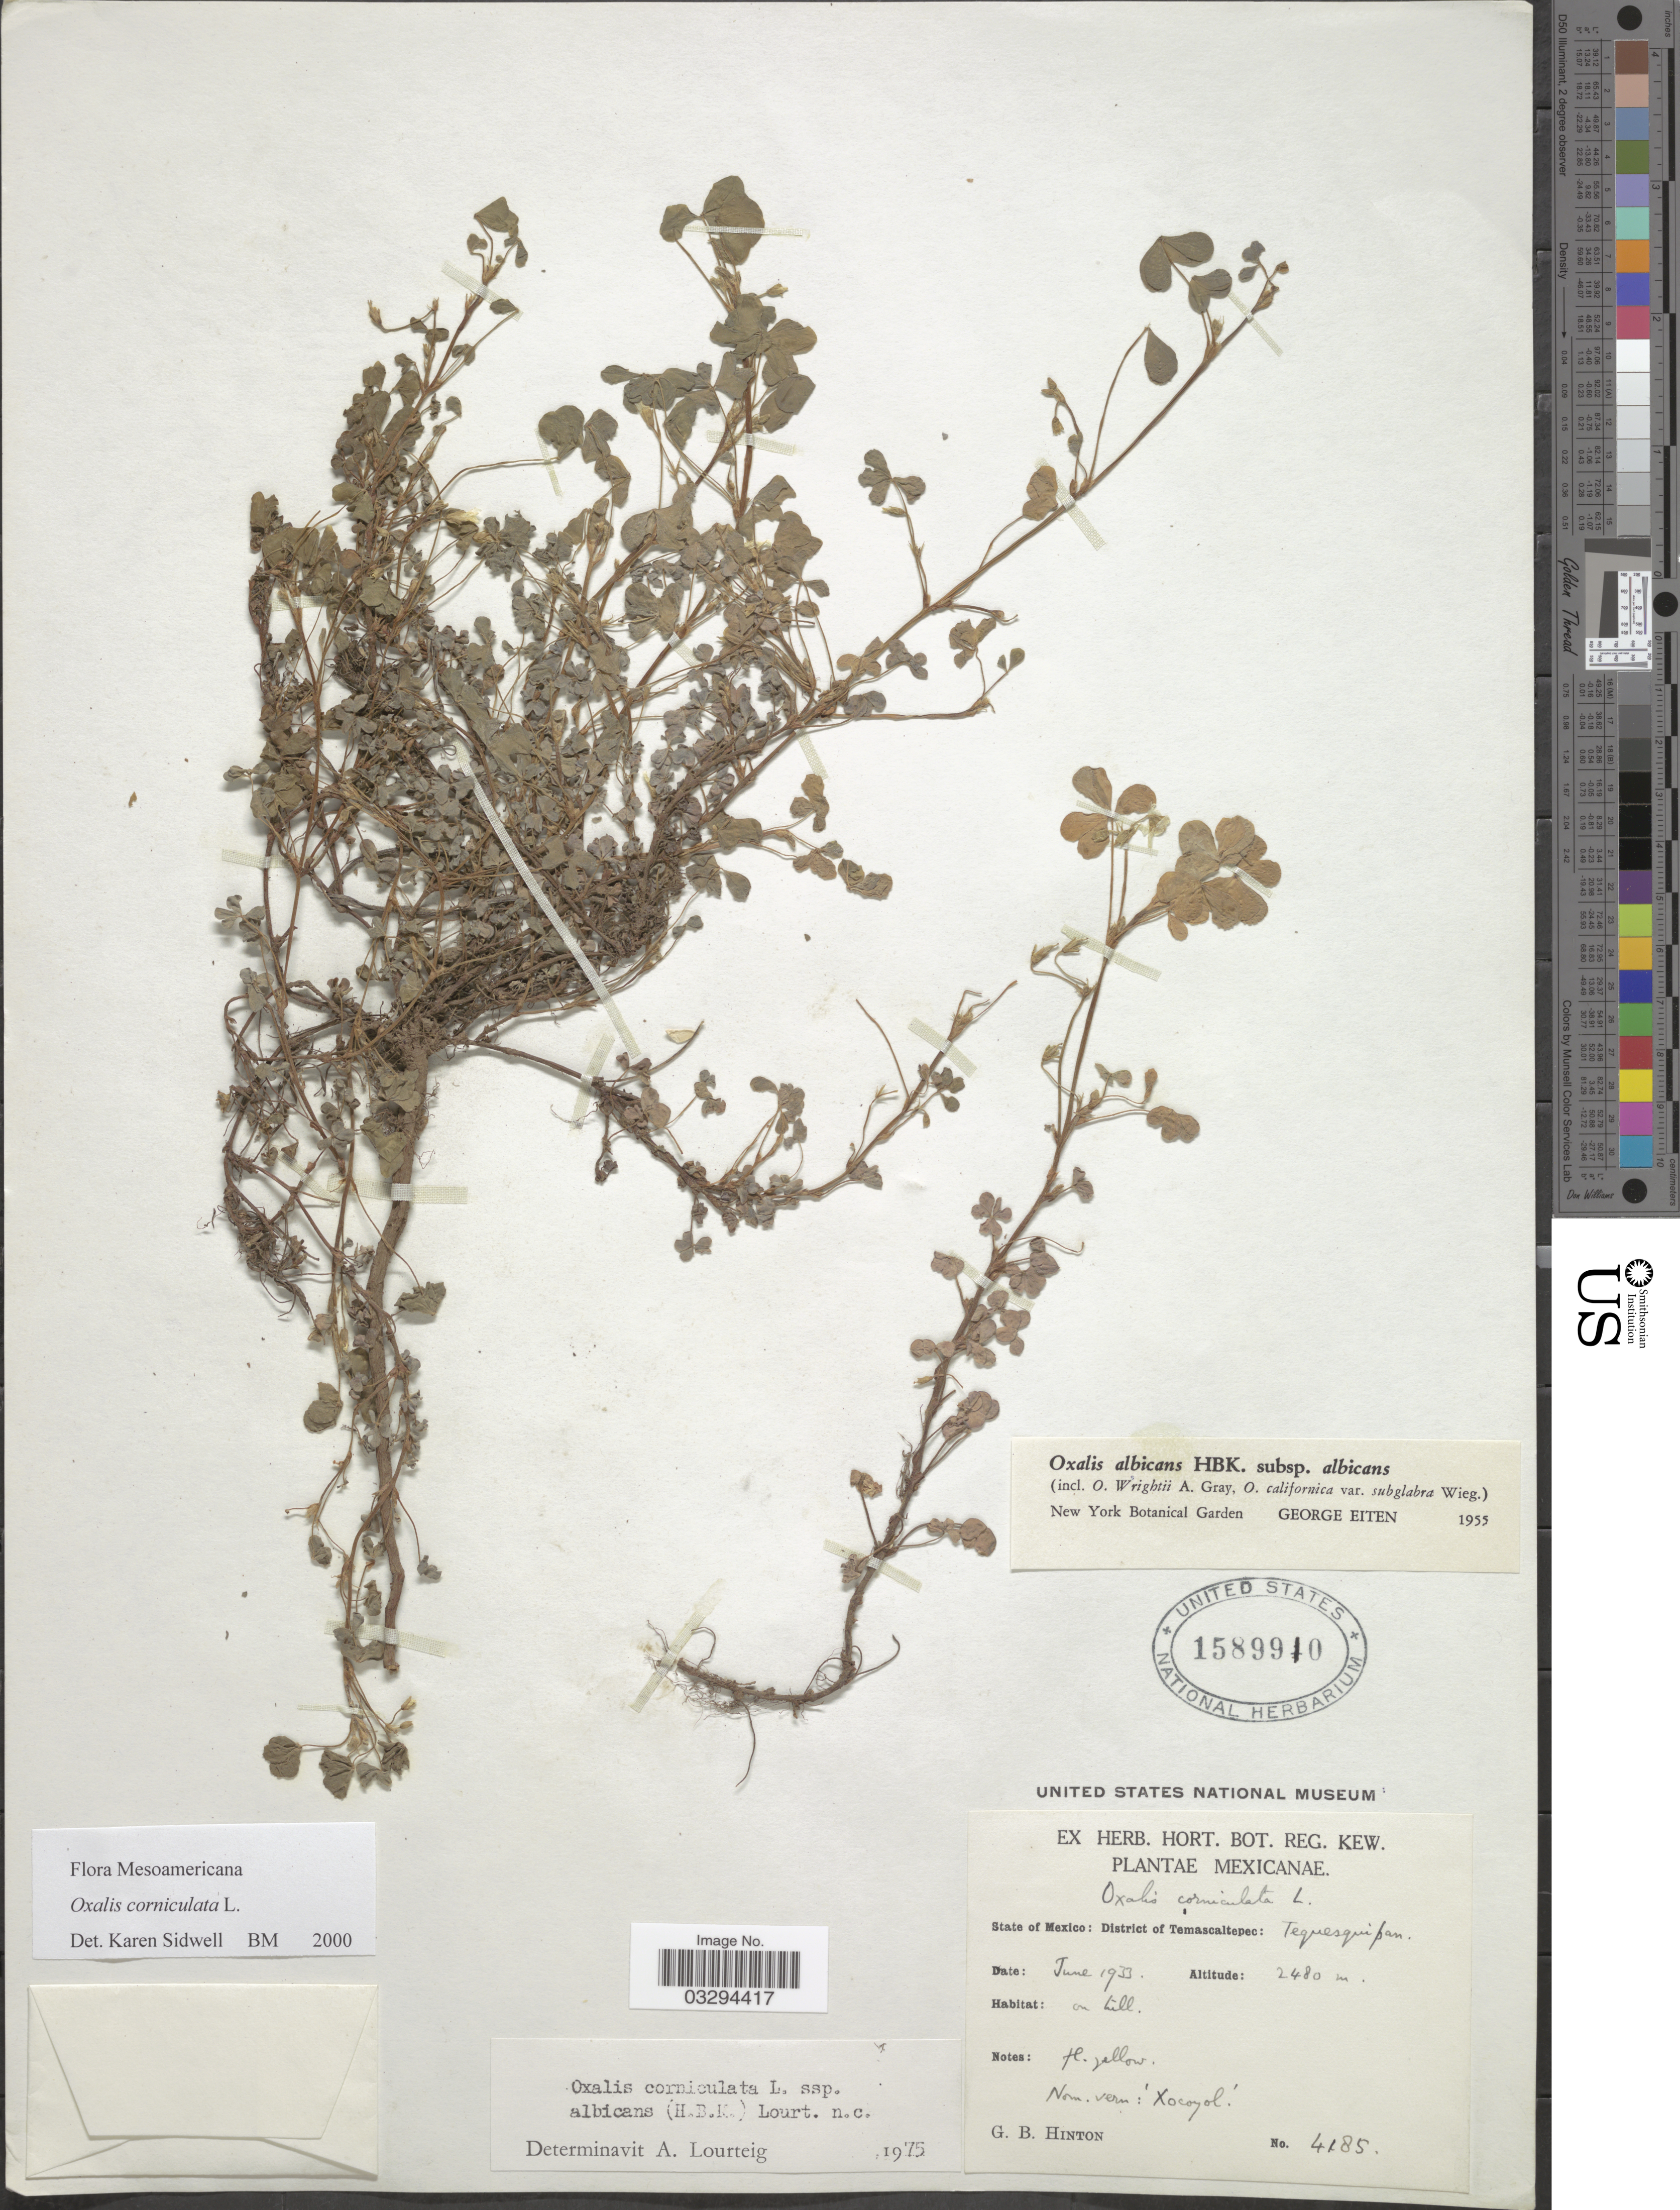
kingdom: Plantae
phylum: Tracheophyta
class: Magnoliopsida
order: Oxalidales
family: Oxalidaceae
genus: Oxalis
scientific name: Oxalis corniculata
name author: L.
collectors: G. B. Hinton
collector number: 4185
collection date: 1933-06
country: Mexico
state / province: México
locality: District of Temascaltepec: Tequesquipan.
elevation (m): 2480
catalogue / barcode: US 1589910